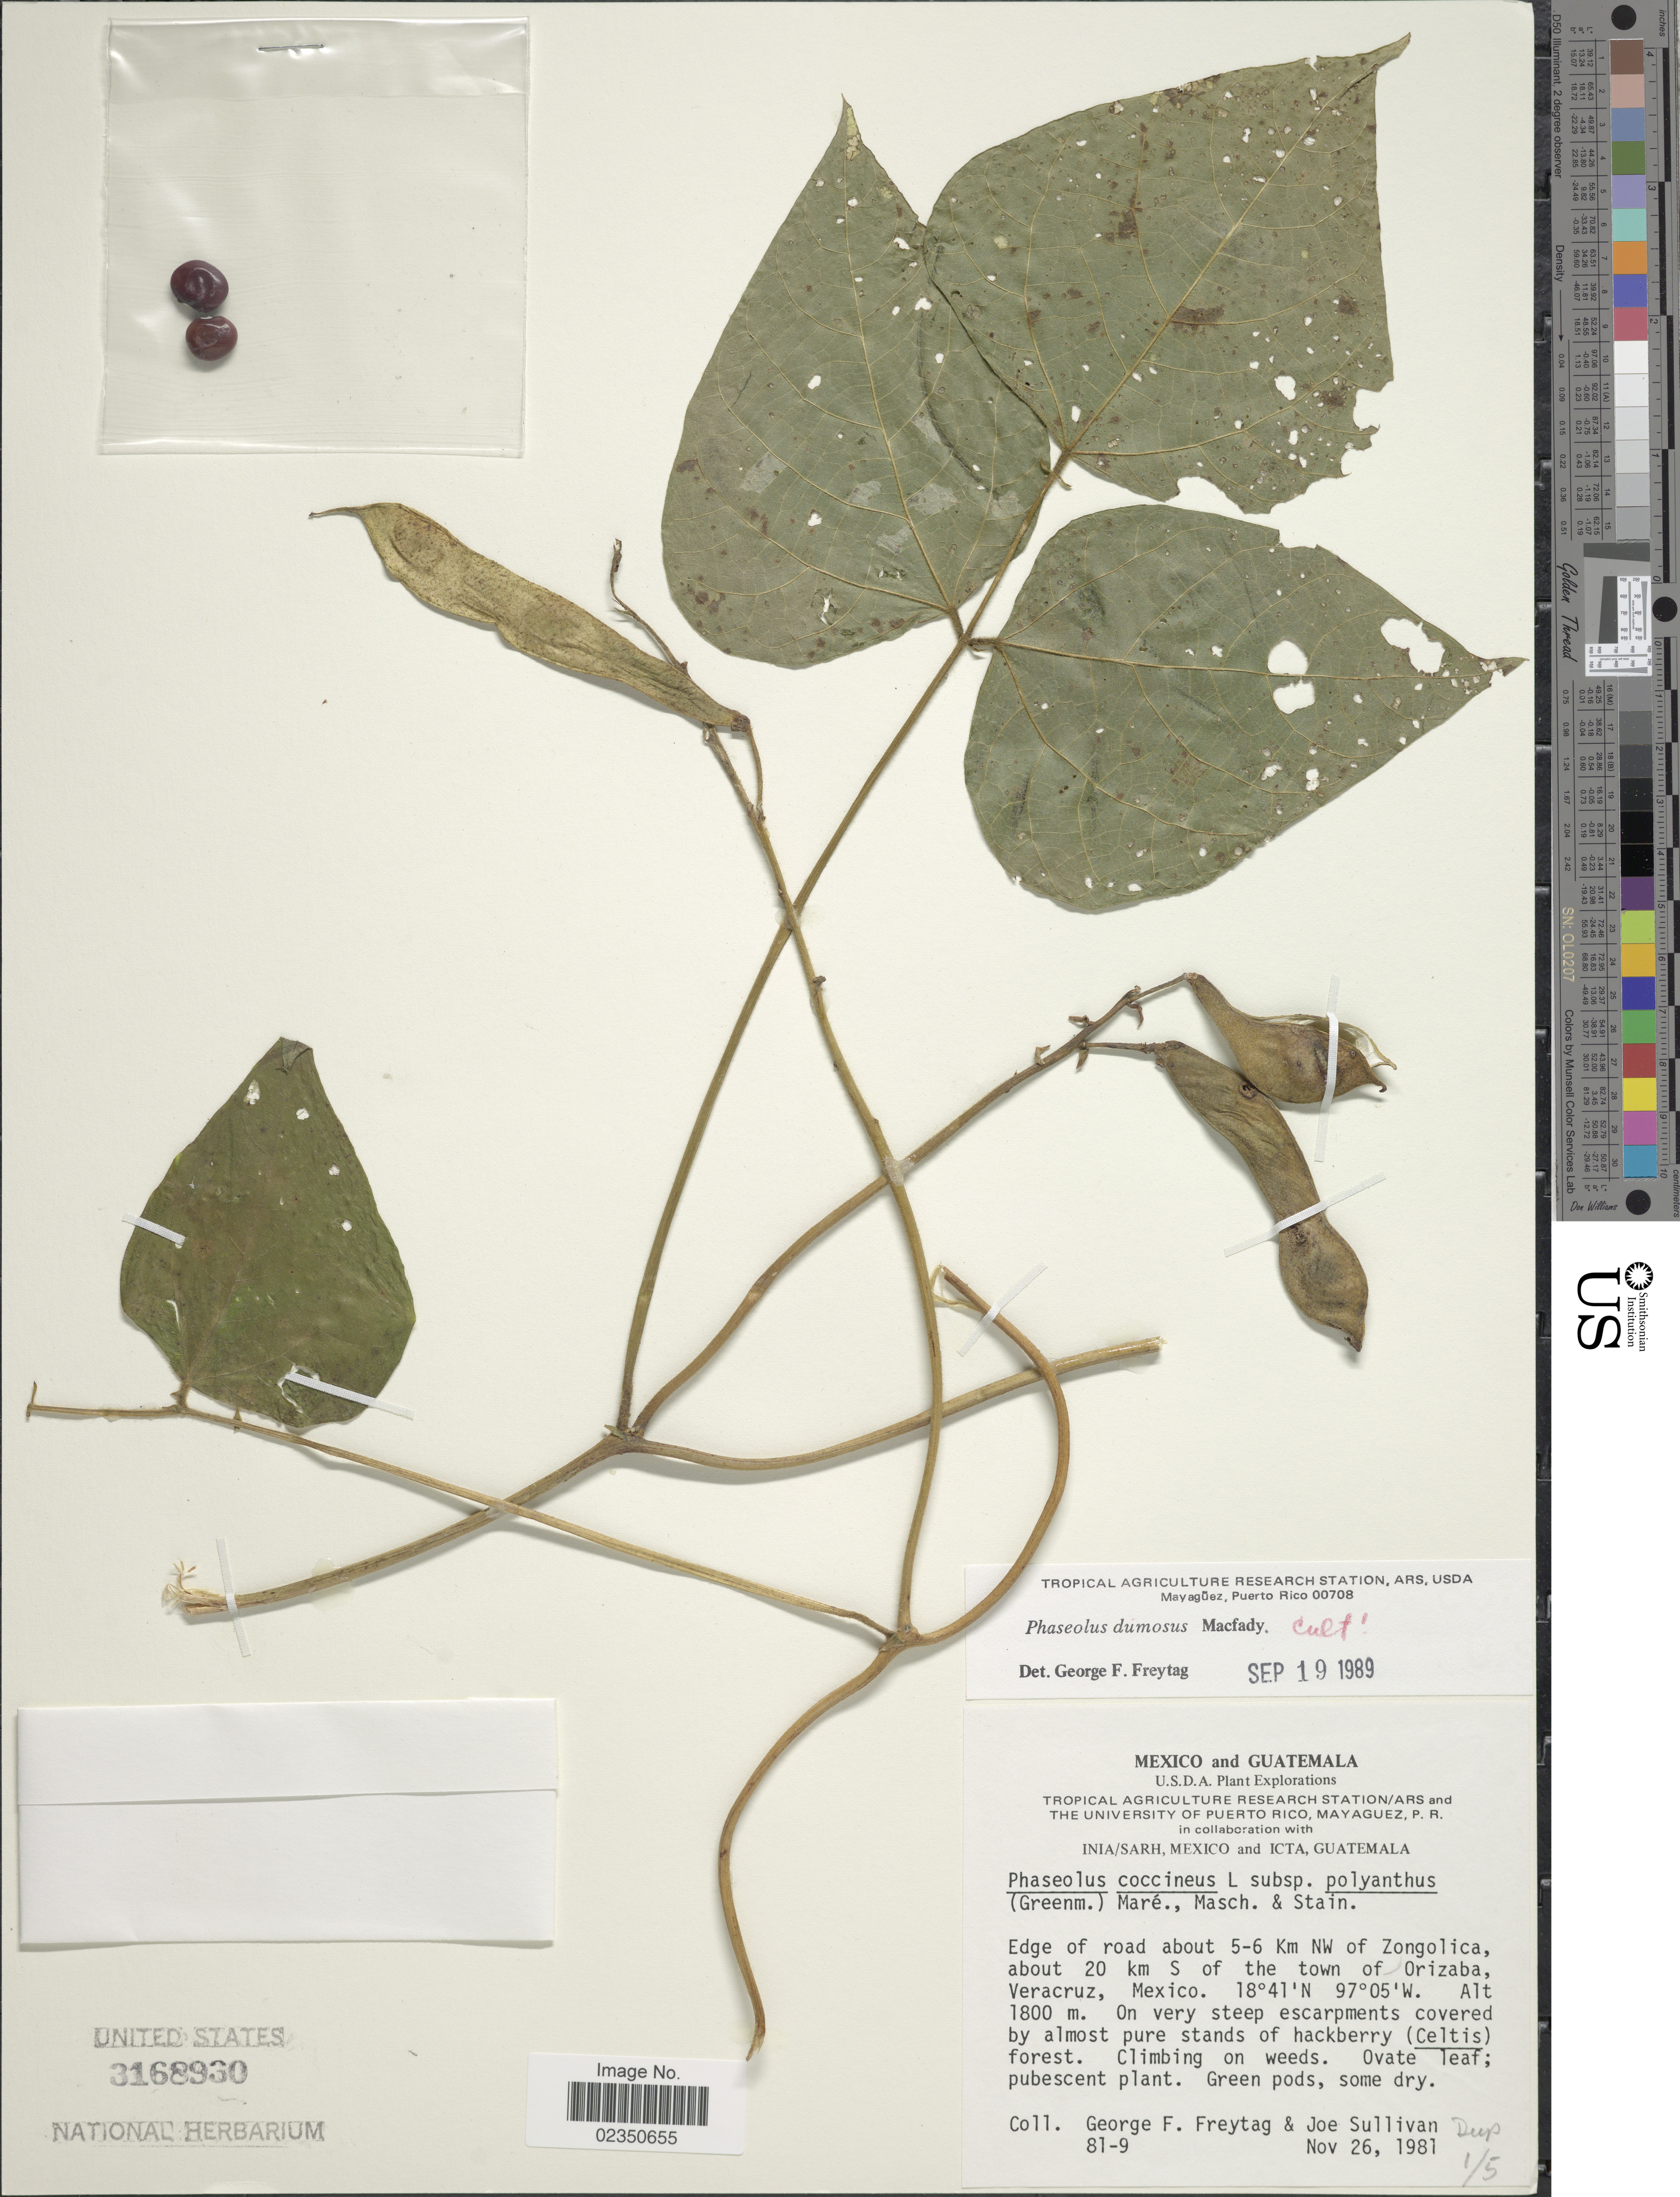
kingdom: Plantae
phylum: Tracheophyta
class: Magnoliopsida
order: Fabales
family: Fabaceae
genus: Phaseolus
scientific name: Phaseolus dumosus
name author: Macfad.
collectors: G. F. Freytag & J. Sullivan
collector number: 81-9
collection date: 1981-11-26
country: Mexico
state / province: Veracruz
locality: Edge of road about 5-6 Km NW of Zongolica, about 20 km S of the town of Orizaba.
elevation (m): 1800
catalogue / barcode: US 3168930